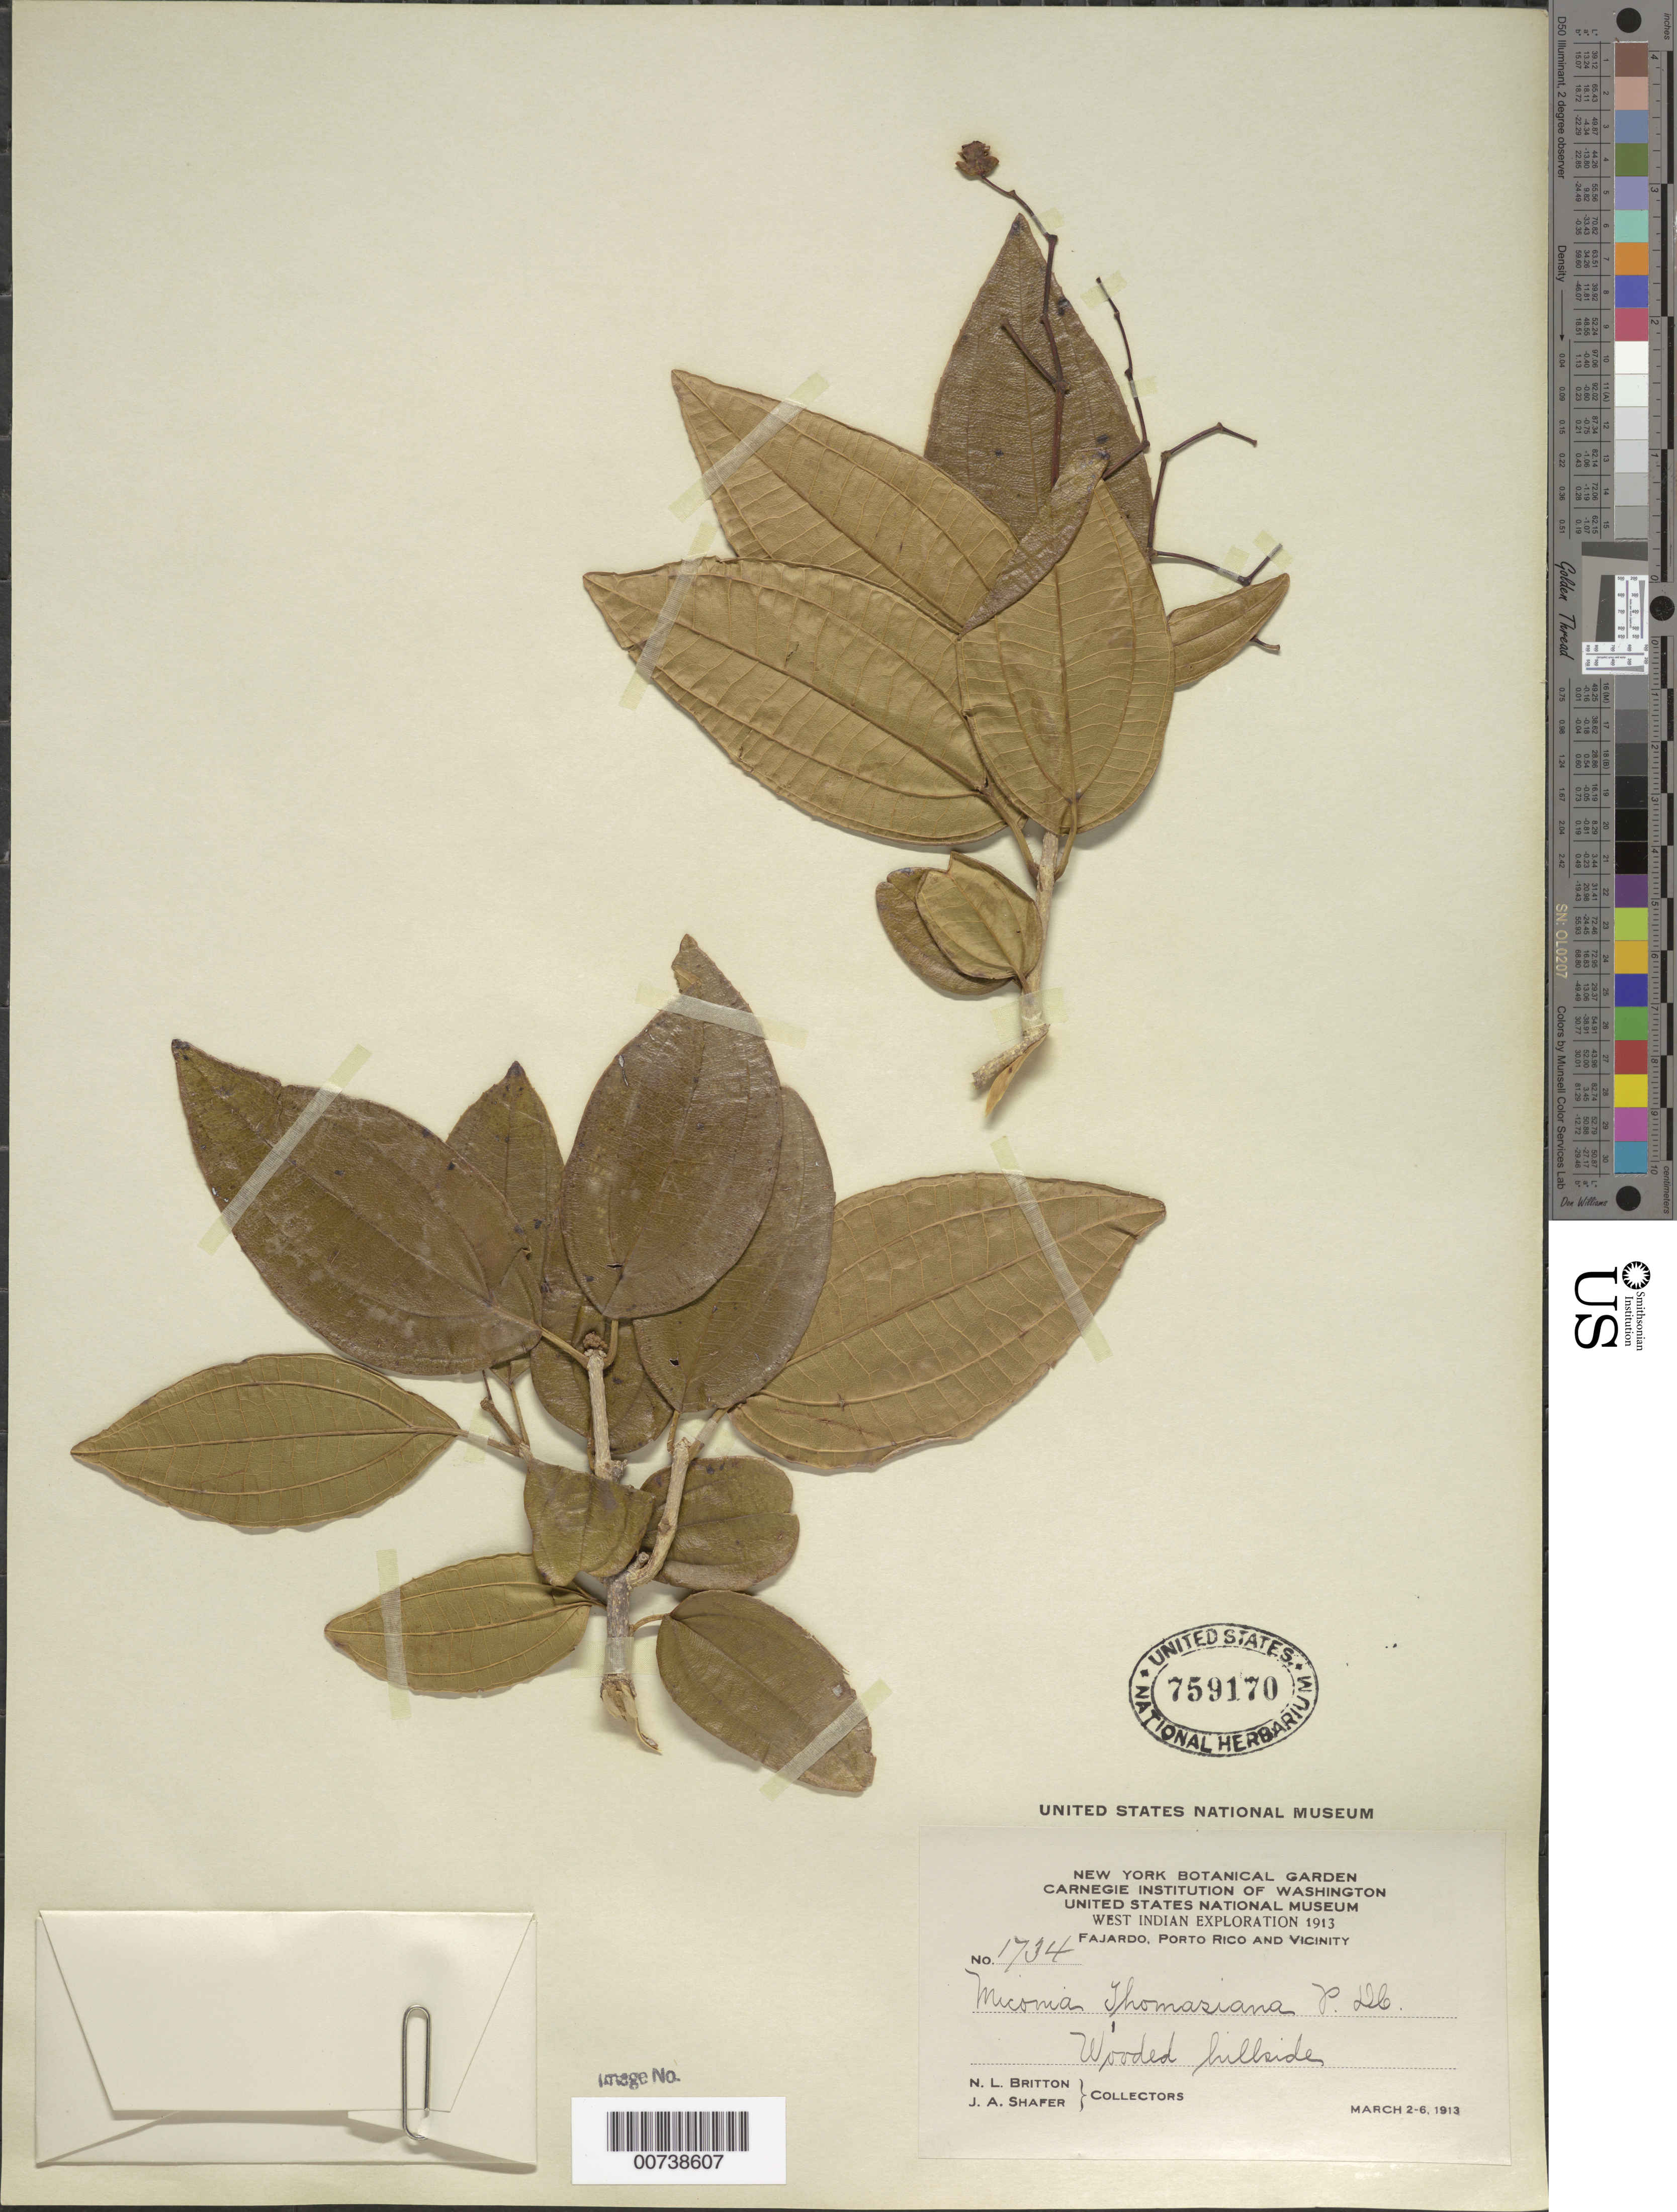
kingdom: Plantae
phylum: Tracheophyta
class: Magnoliopsida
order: Myrtales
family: Melastomataceae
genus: Miconia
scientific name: Miconia thomasiana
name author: DC.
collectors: N. Britton & J. A. Shafer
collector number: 1735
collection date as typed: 02 Mar 1913 to 06 Mar 1913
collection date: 1913-03-02/1913-03-06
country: Puerto Rico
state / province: Fajardo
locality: Fajardo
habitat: Wooded hillside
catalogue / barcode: US 759170